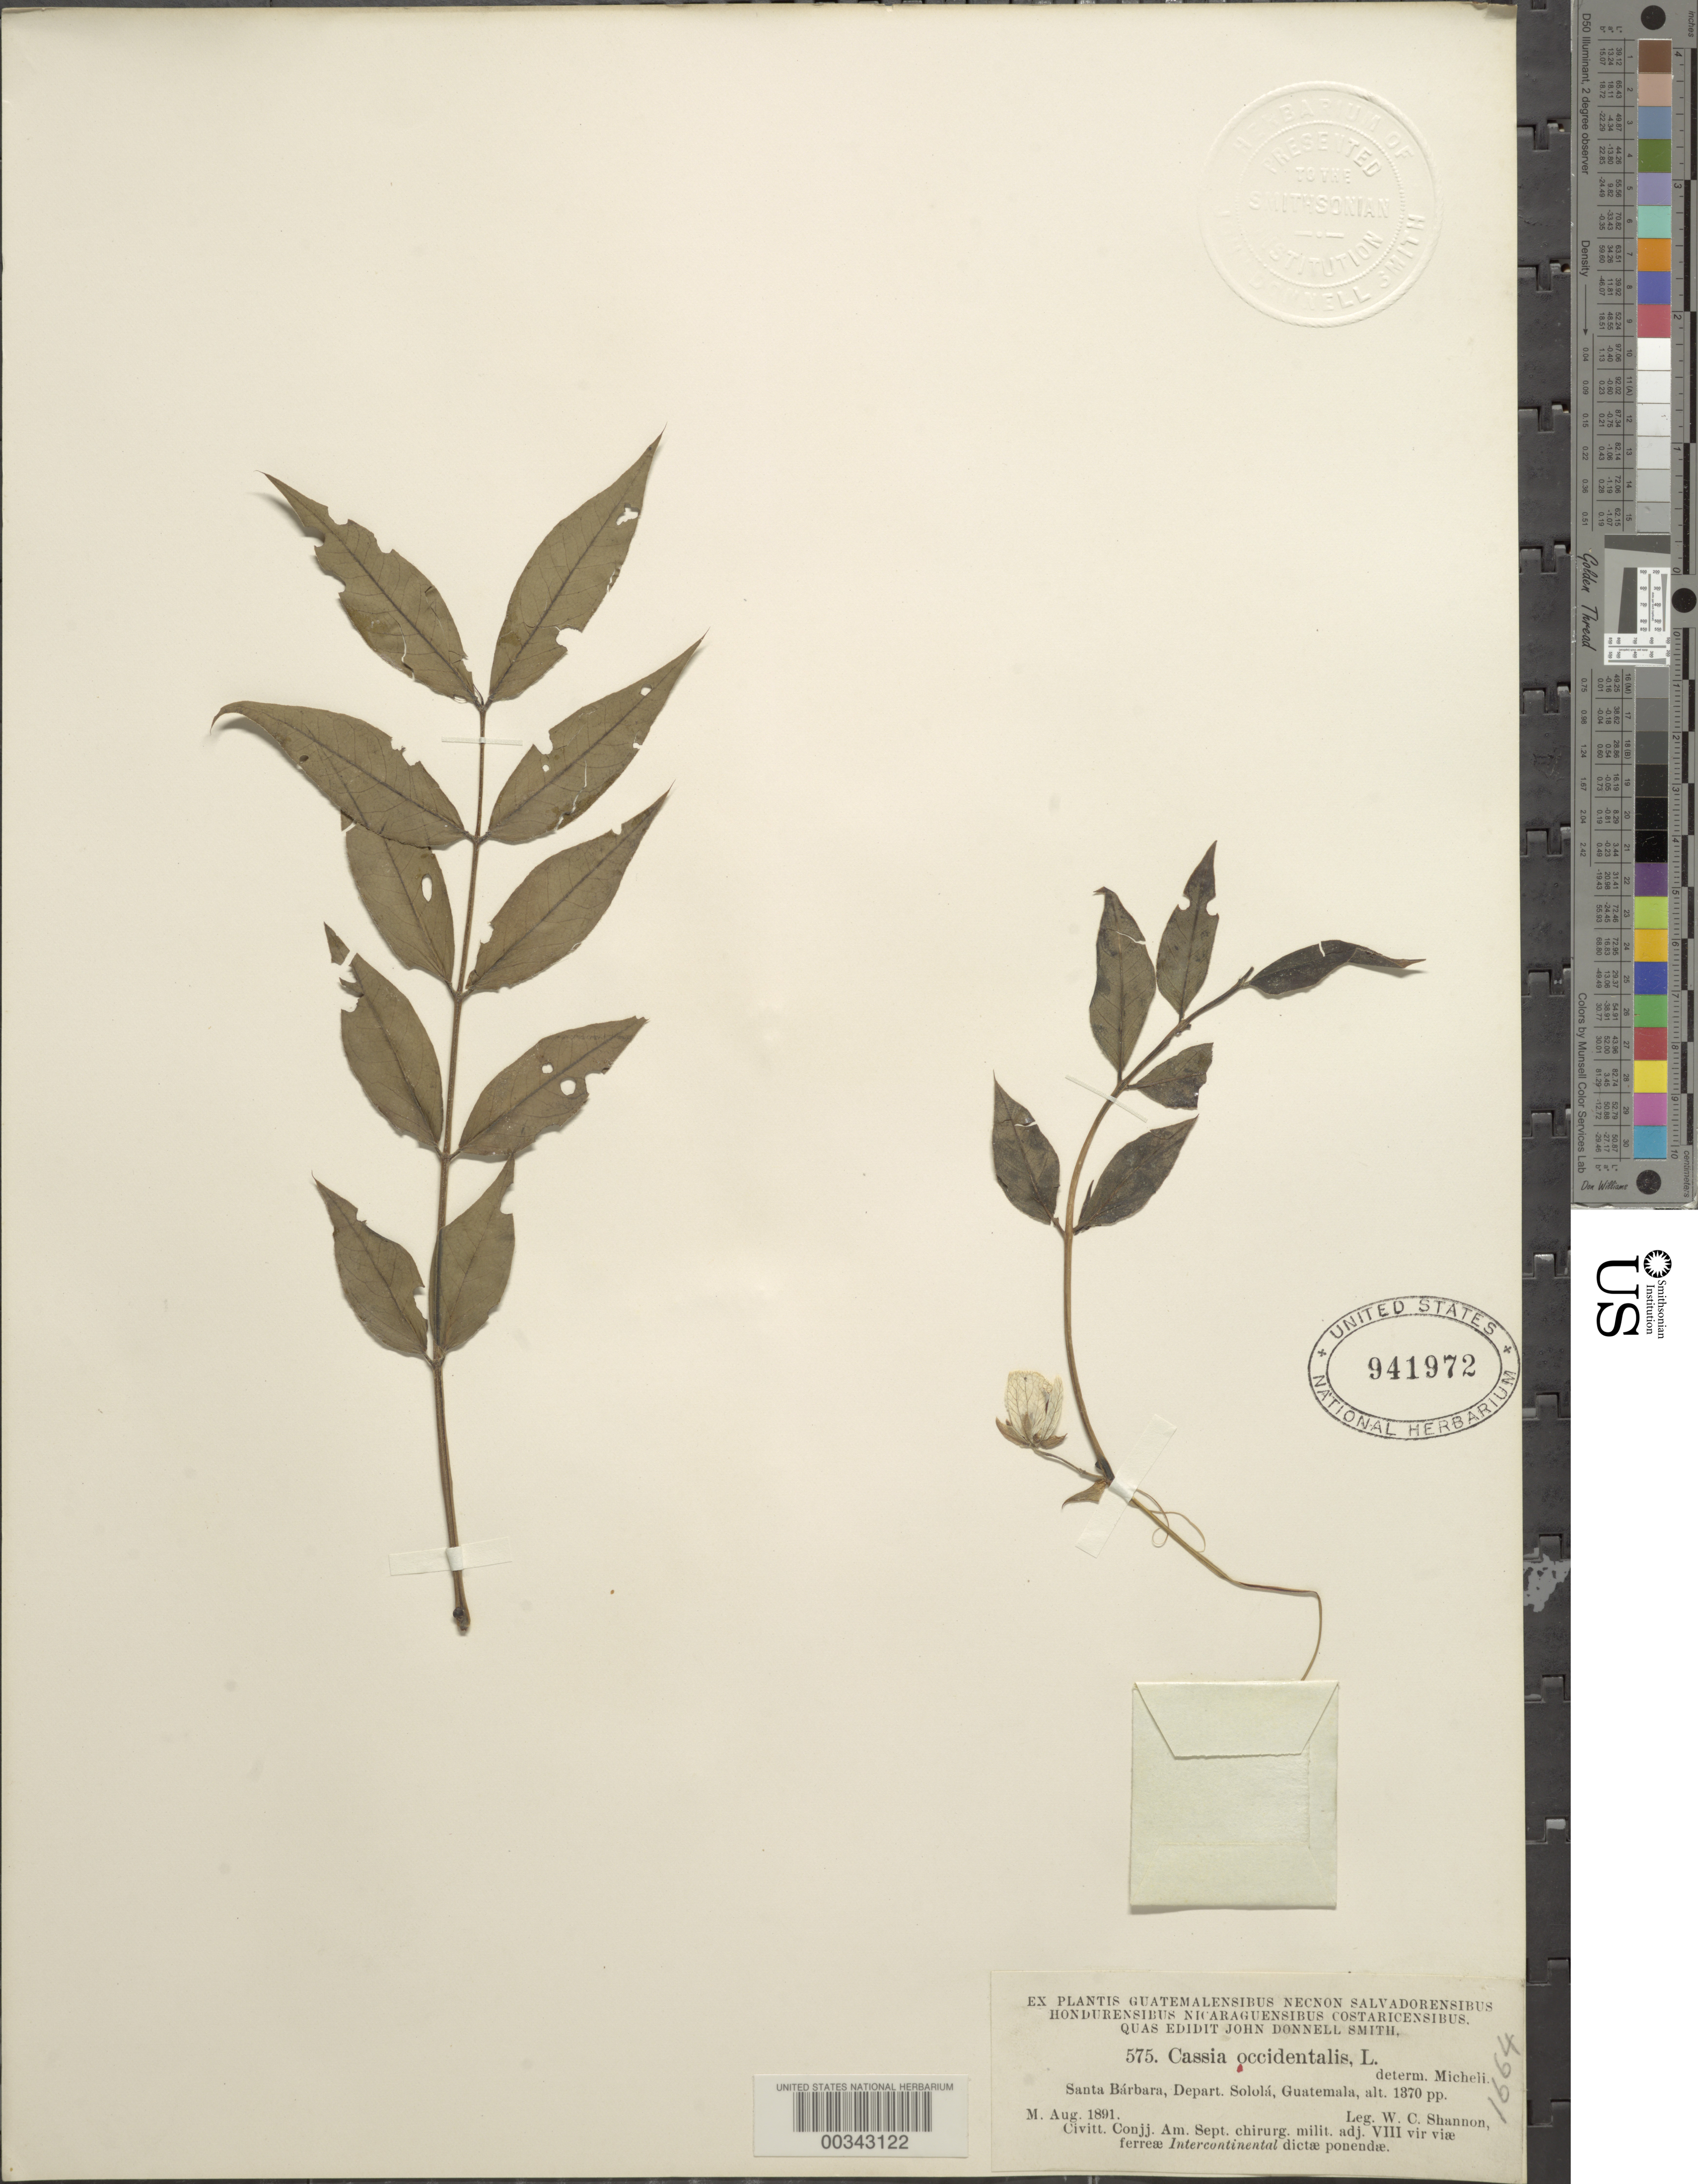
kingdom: Plantae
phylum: Tracheophyta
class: Magnoliopsida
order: Fabales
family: Fabaceae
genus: Senna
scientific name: Senna occidentalis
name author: (L.) Link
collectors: C. Shannon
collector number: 575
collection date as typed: Aug 1891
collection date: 1891-08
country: Guatemala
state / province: Sololá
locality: Santa Bárbara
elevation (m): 418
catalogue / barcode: US 941972